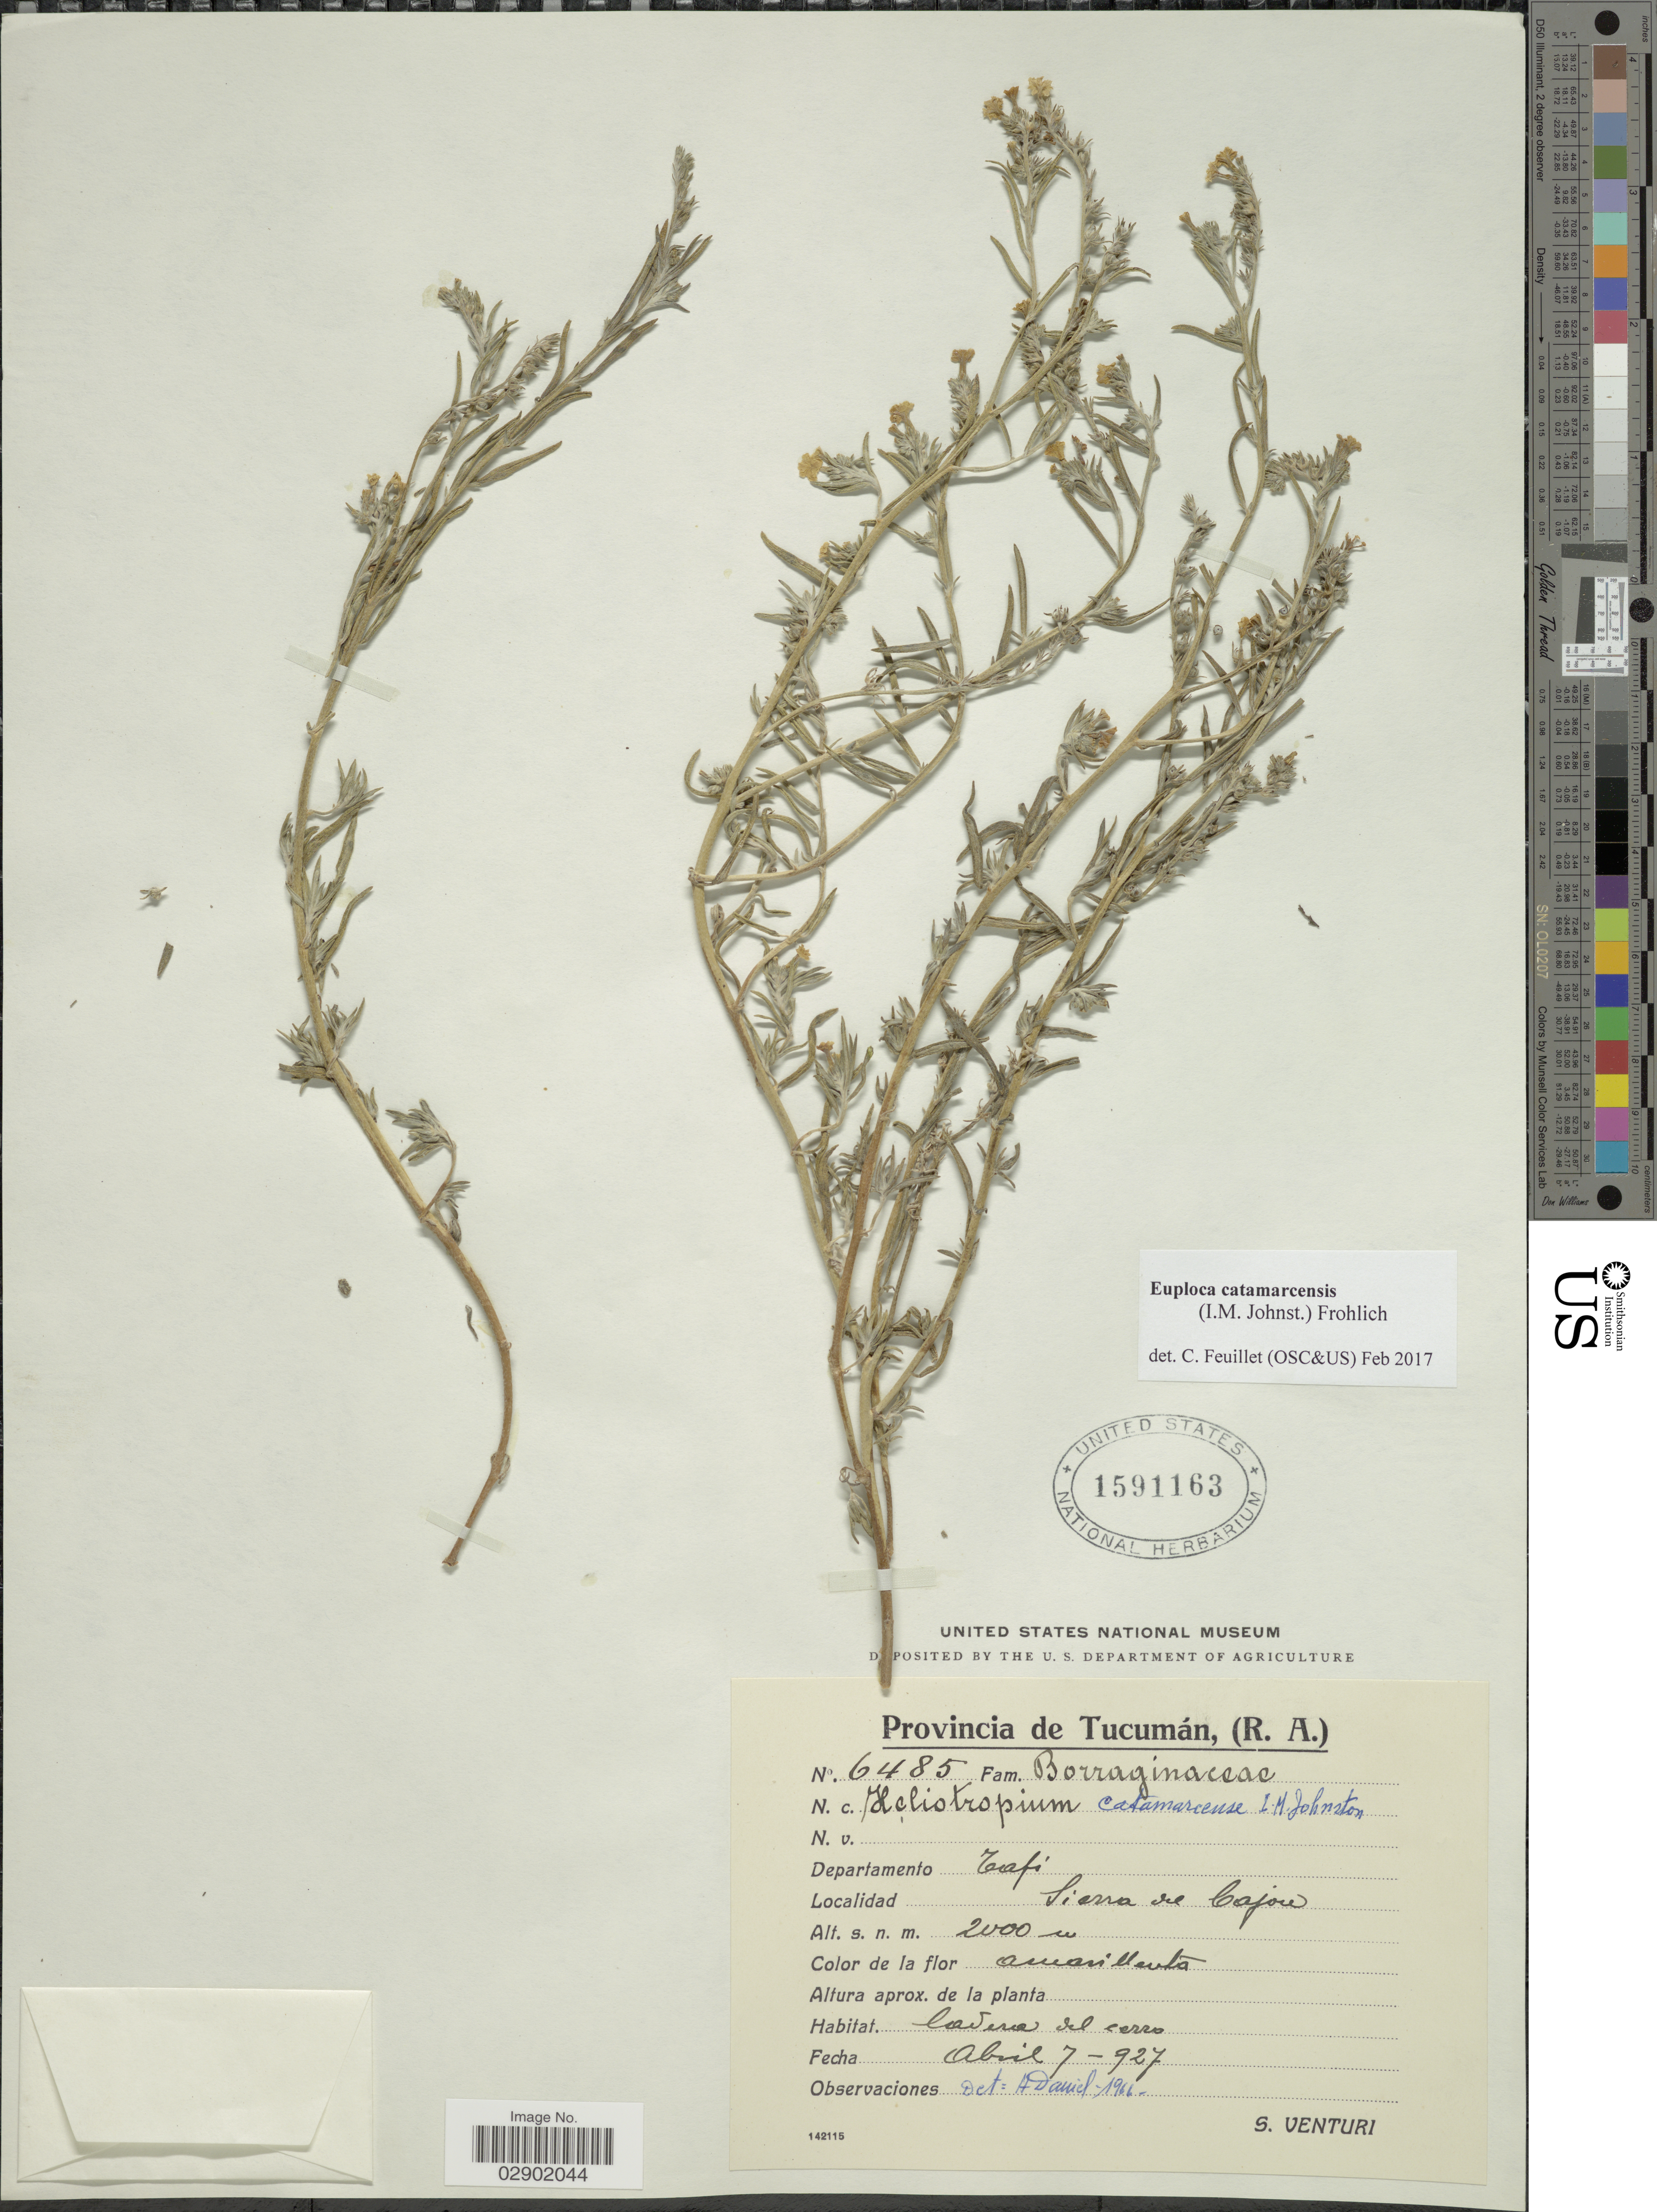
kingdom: Plantae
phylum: Tracheophyta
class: Magnoliopsida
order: Boraginales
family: Heliotropiaceae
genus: Euploca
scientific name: Euploca catamarcensis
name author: (I.M. Johnst.) M.W. Frohl.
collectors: S. Venturi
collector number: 6485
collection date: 1927-04-07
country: Argentina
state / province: Tucuman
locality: (R.A.). Departamento Tafi. Sierra de Cajou.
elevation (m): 2000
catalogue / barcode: US 1591163